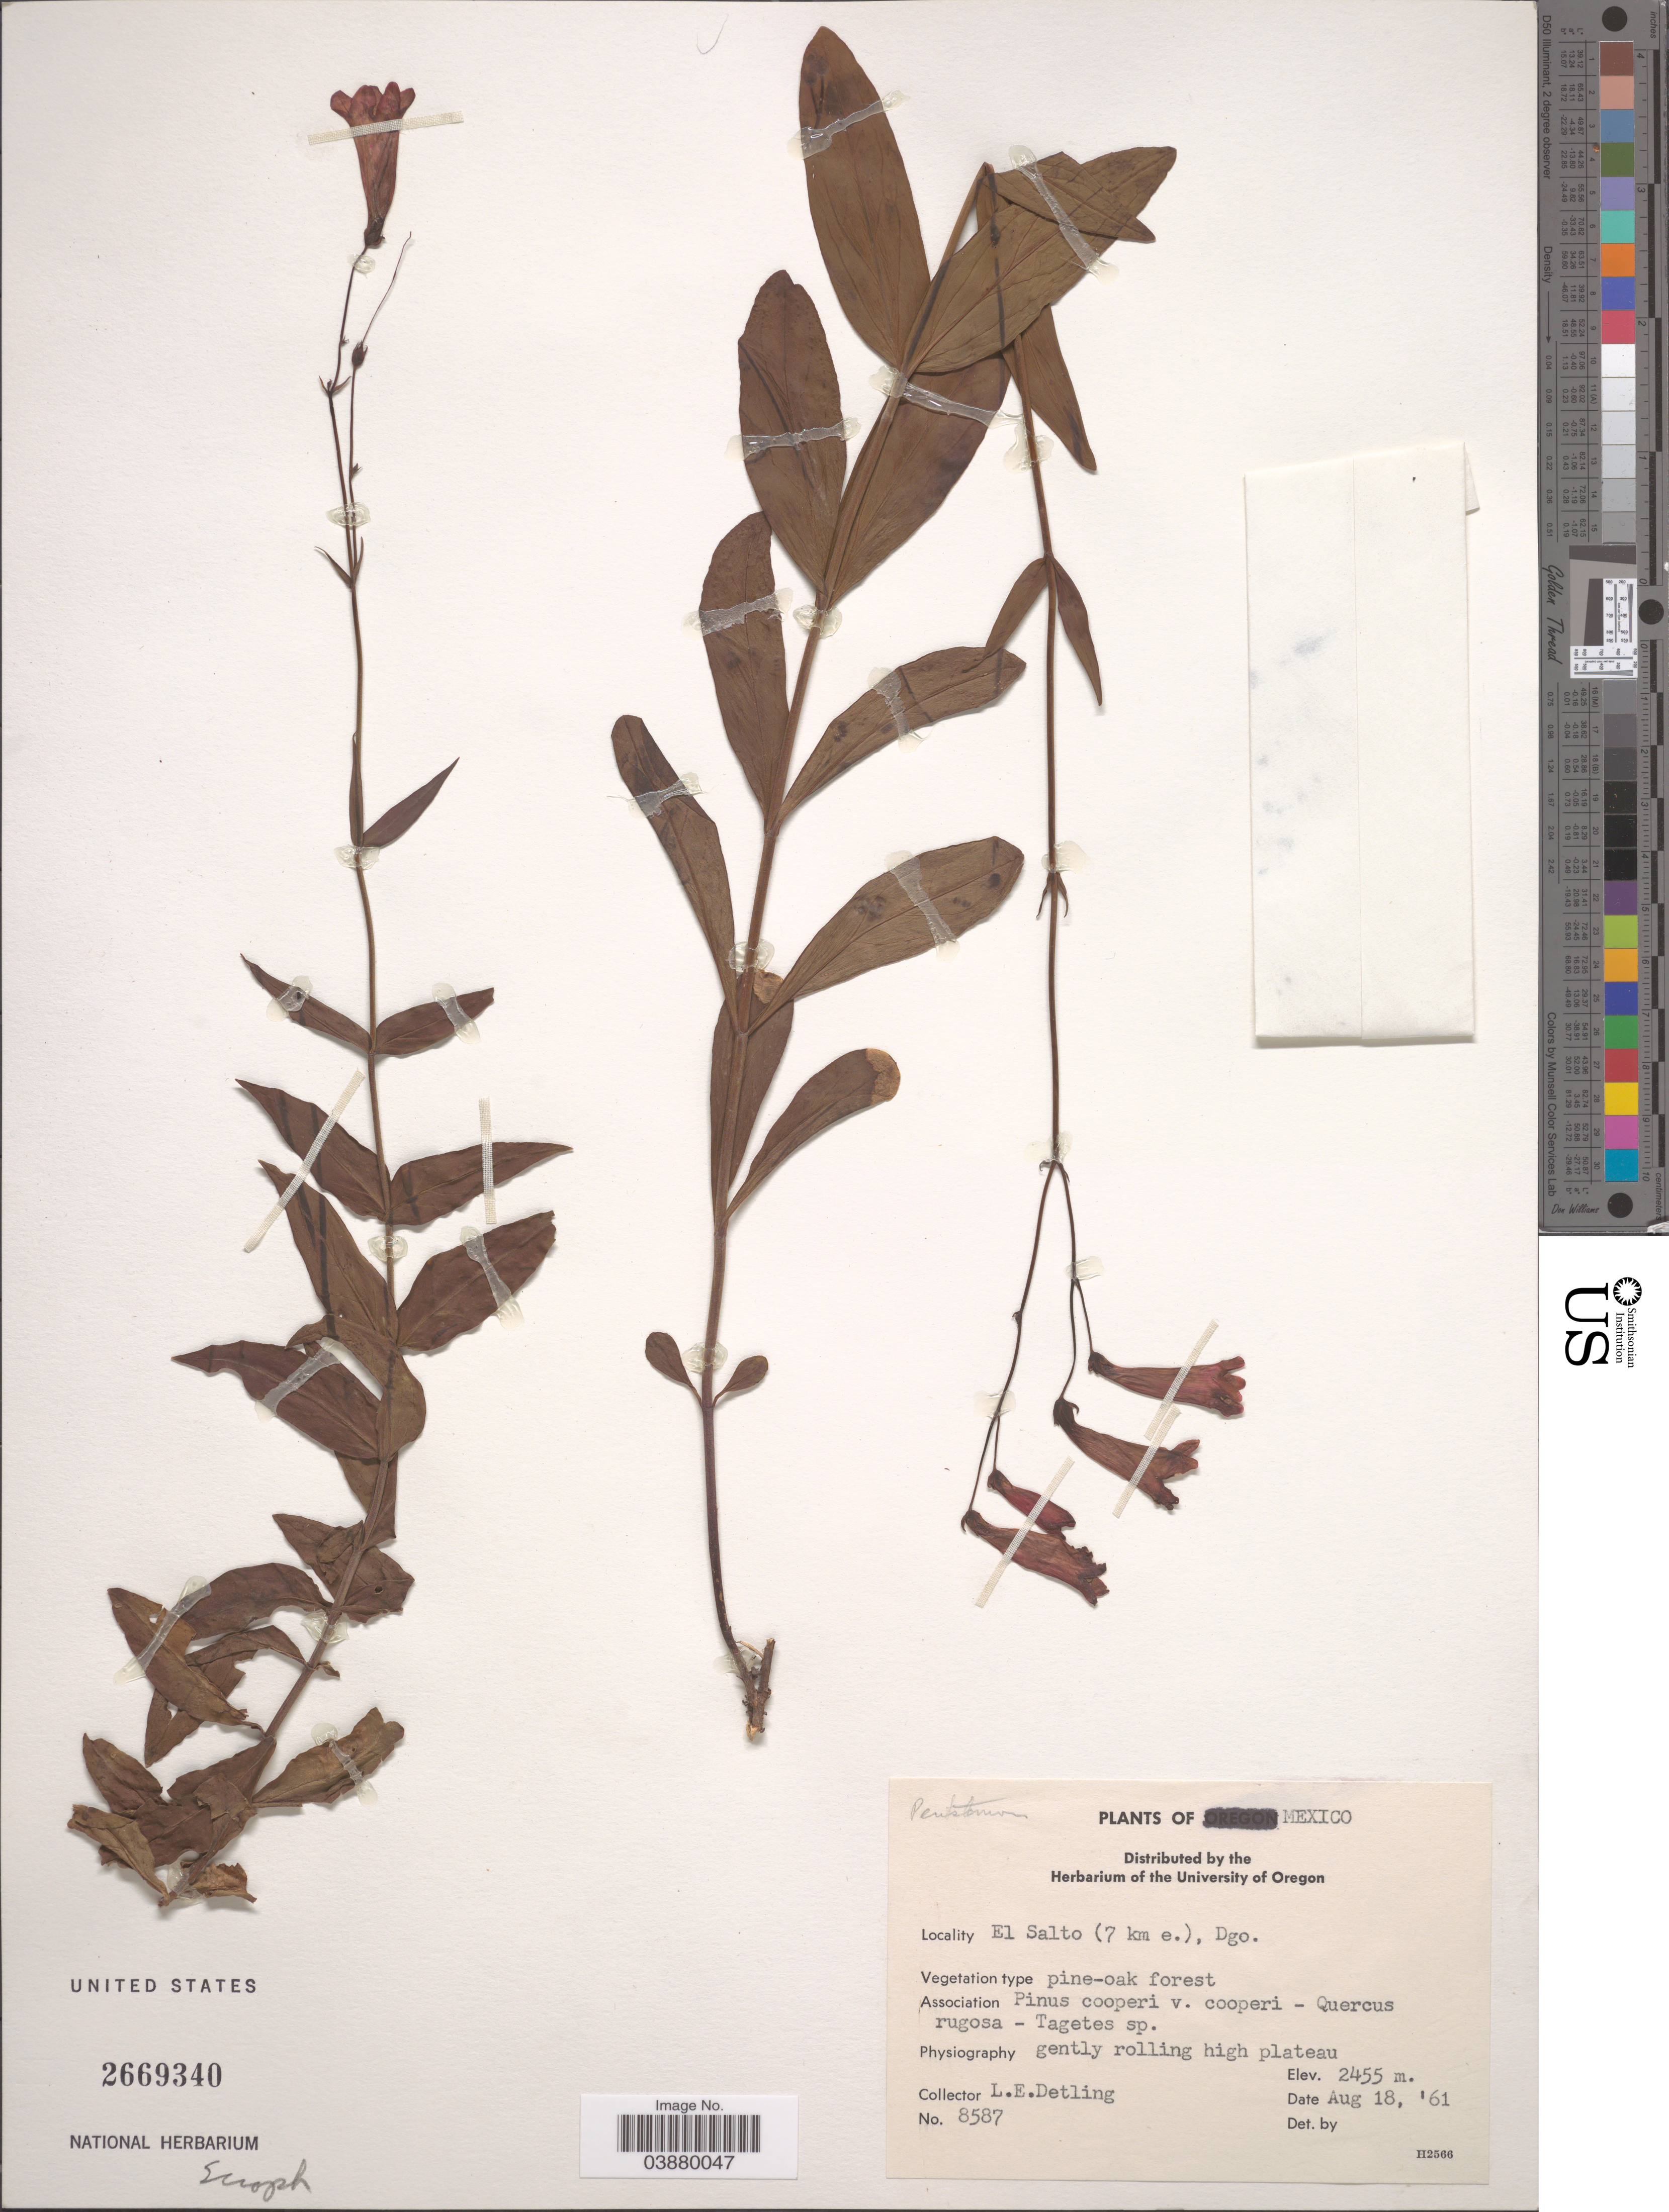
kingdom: Plantae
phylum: Tracheophyta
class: Magnoliopsida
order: Lamiales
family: Plantaginaceae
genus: Penstemon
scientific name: Penstemon sp.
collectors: L. E. Detling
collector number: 8587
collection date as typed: Transcribed d/m/y: 18/8/61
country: Mexico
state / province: Durango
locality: El Salto (7 km e.).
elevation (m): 2455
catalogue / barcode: US 2669340